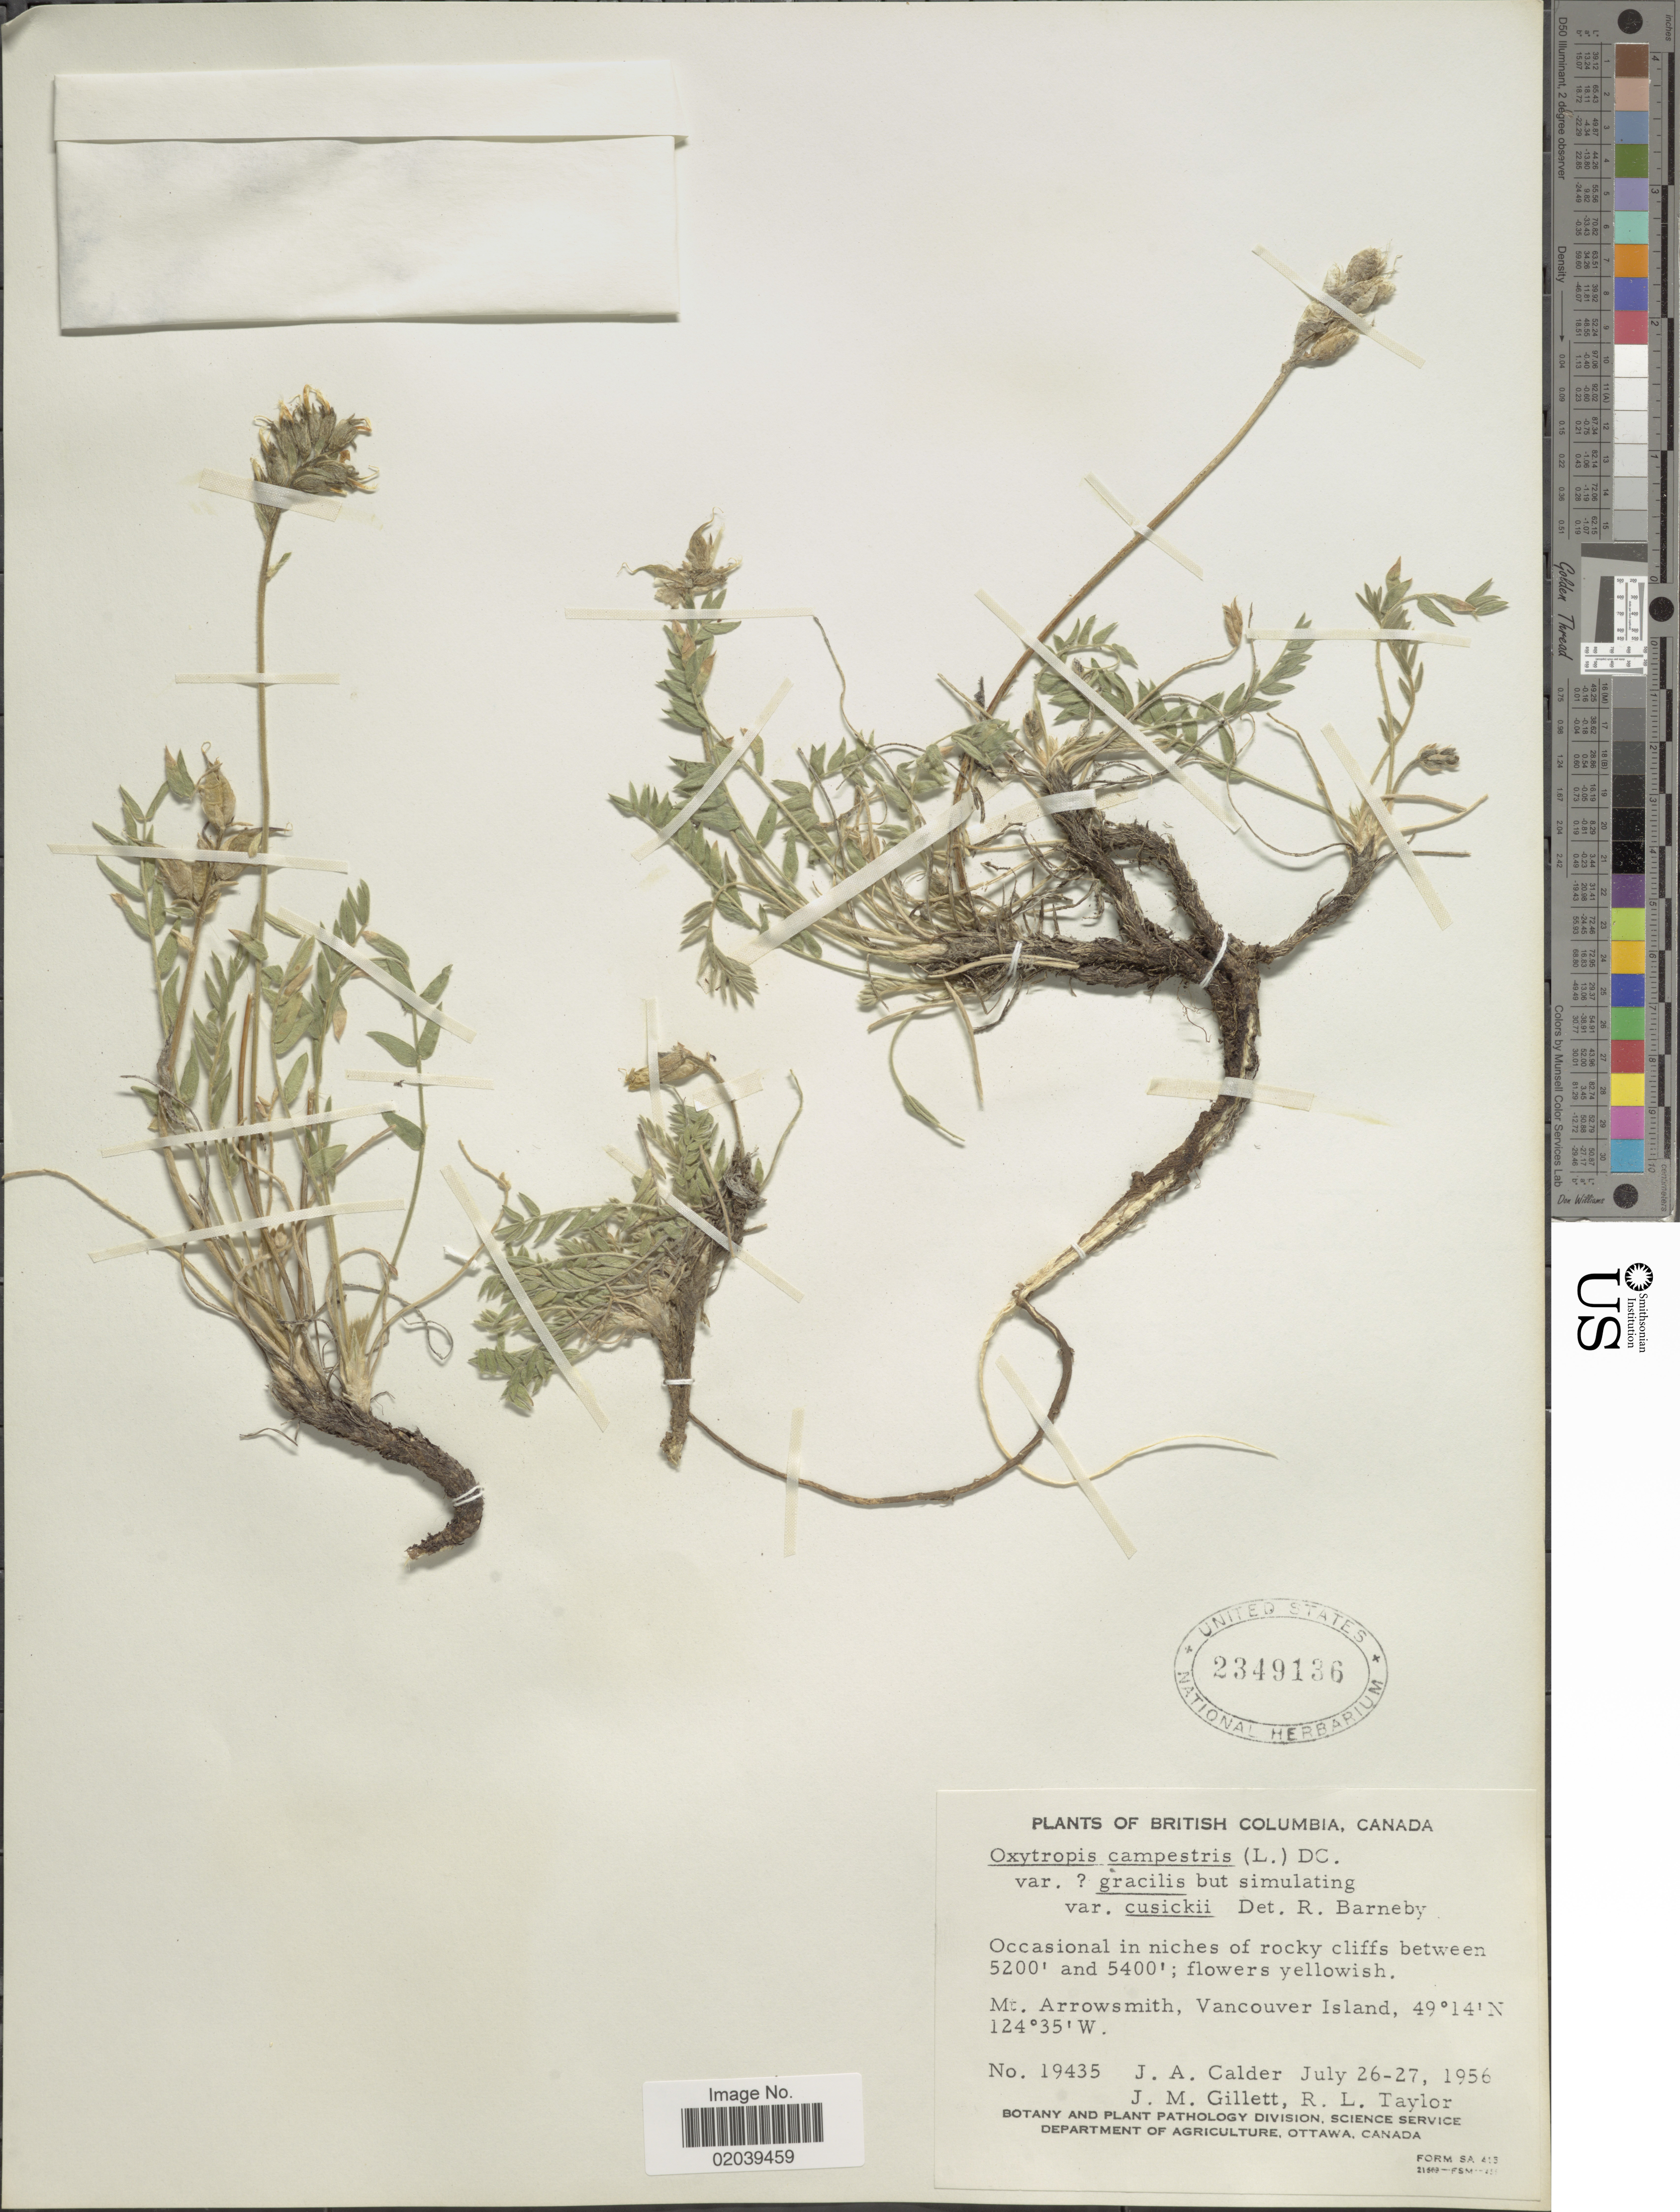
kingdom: Plantae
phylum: Tracheophyta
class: Magnoliopsida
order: Fabales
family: Fabaceae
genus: Oxytropis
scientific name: Oxytropis campestris var. gracilis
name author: (A. Nelson) Barneby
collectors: J. A. Calder, J. M. Gillett & R. Taylor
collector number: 19435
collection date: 1956-07-26/1956-07-27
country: Canada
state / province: British Columbia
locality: Mt. Arrowsmith, Vancouver Island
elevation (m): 1585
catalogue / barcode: US 2349136